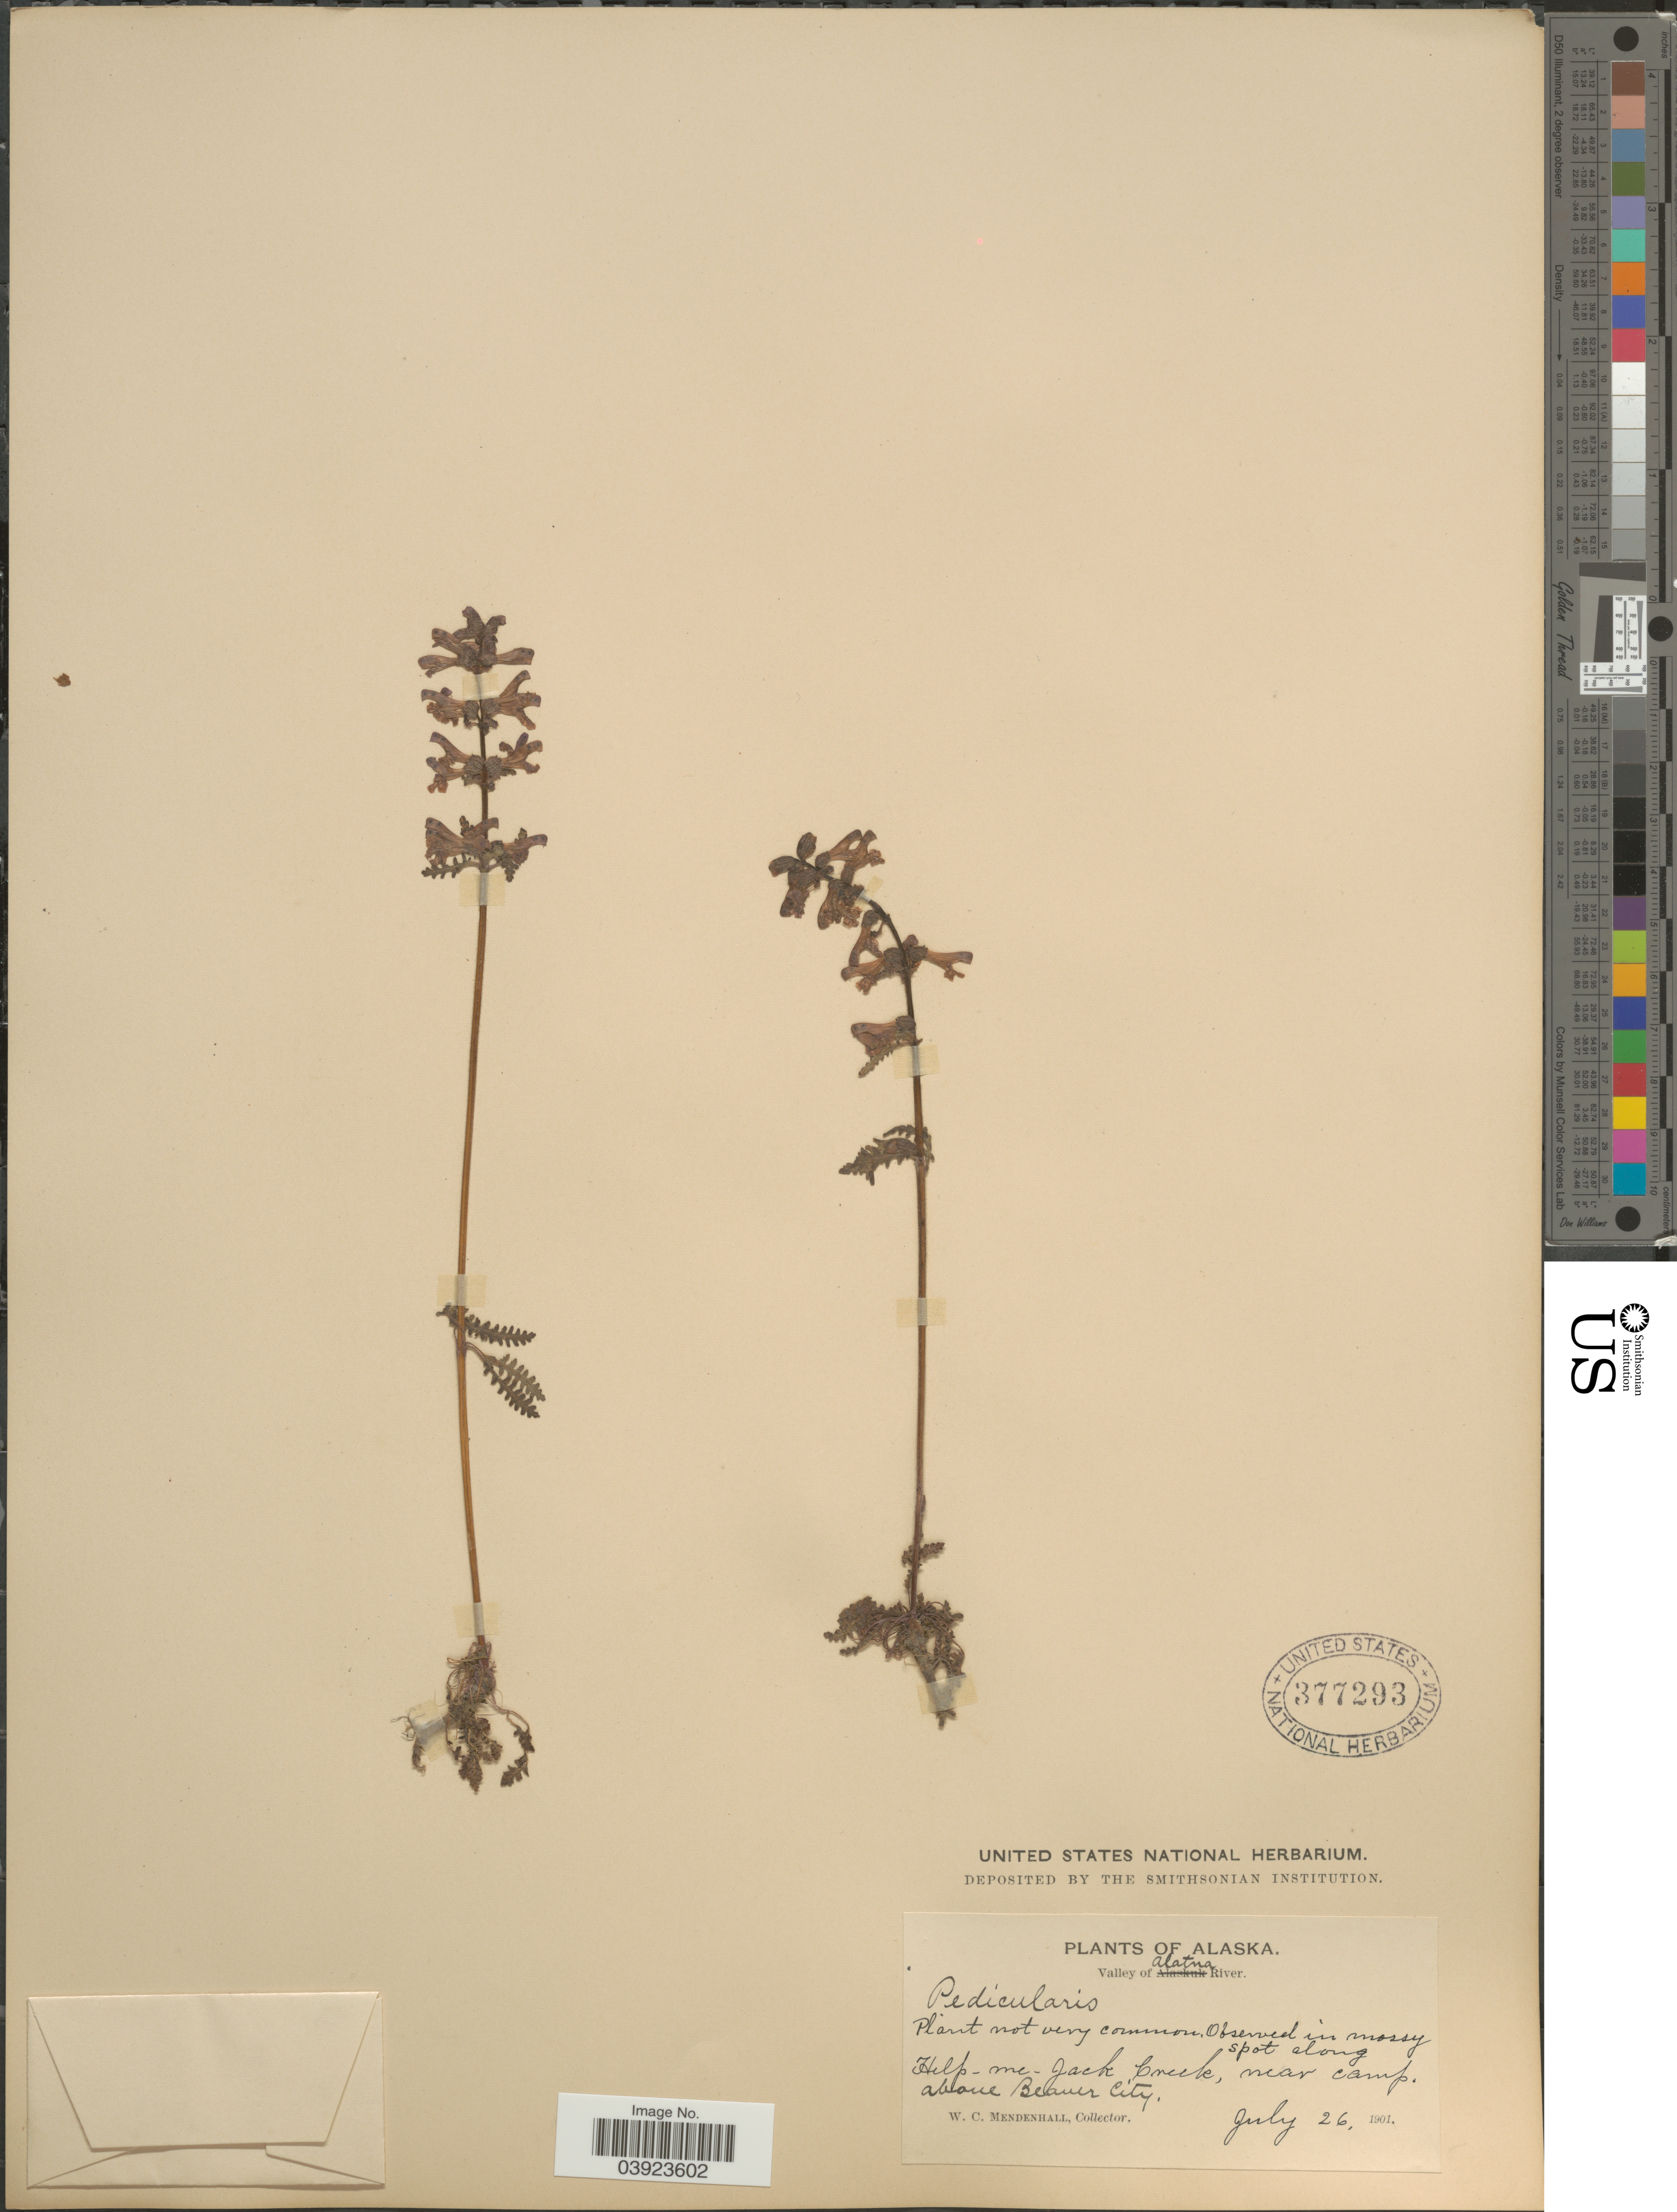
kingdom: Plantae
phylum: Tracheophyta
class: Magnoliopsida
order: Lamiales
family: Orobanchaceae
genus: Pedicularis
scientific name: Pedicularis verticillata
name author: L.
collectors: W. Mendenhall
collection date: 1901-07-26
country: United States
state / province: Alaska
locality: Valley of Alatna River. Observed in mossy spot along Help-me-Jack Creek, near camp. Above Beaver City.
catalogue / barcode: US 377293